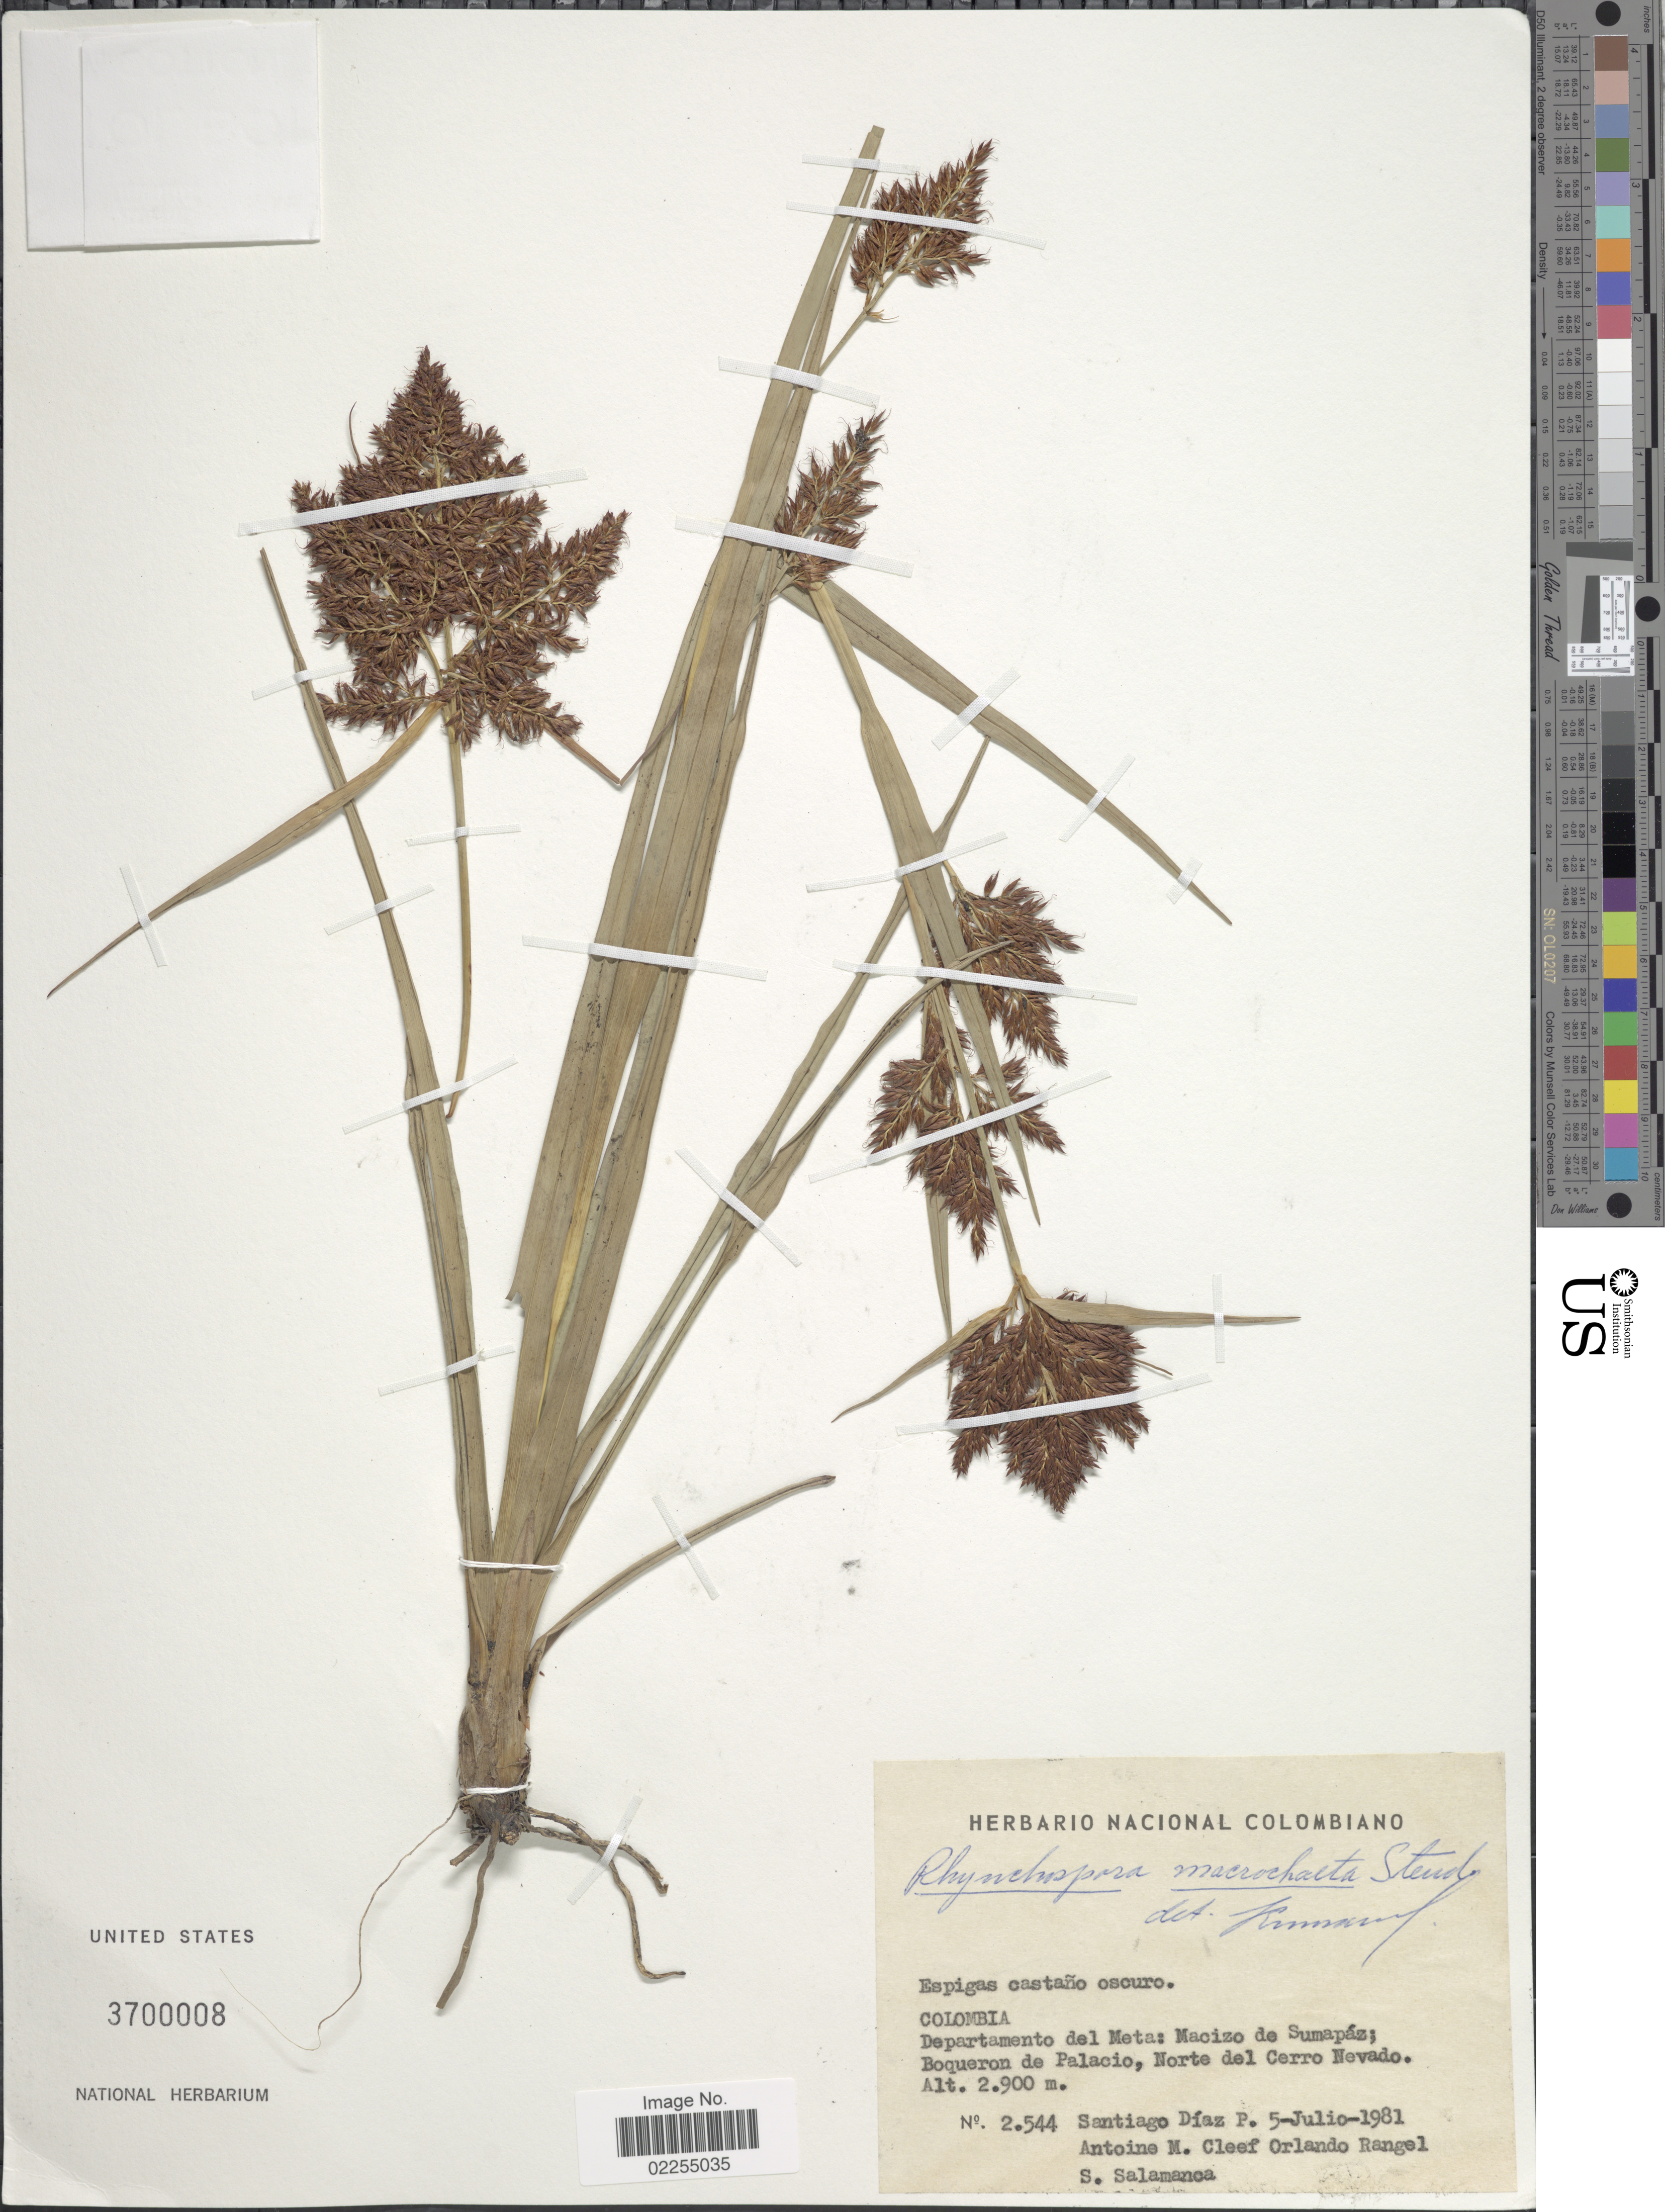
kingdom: Plantae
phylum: Tracheophyta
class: Liliopsida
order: Poales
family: Cyperaceae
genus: Rhynchospora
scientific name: Rhynchospora macrochaeta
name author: Steud. ex Boeckeler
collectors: S. Díaz Píedrahíta, A. M. Cleef, O. Rangel & S. Salamanca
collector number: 2544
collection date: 1981-07-05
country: Colombia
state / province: Meta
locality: Departamento del Meta: Macizo de Sumapaz; Boqueron de Palacio, Norte del Cerro Nevado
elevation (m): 2900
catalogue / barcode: US 3700008